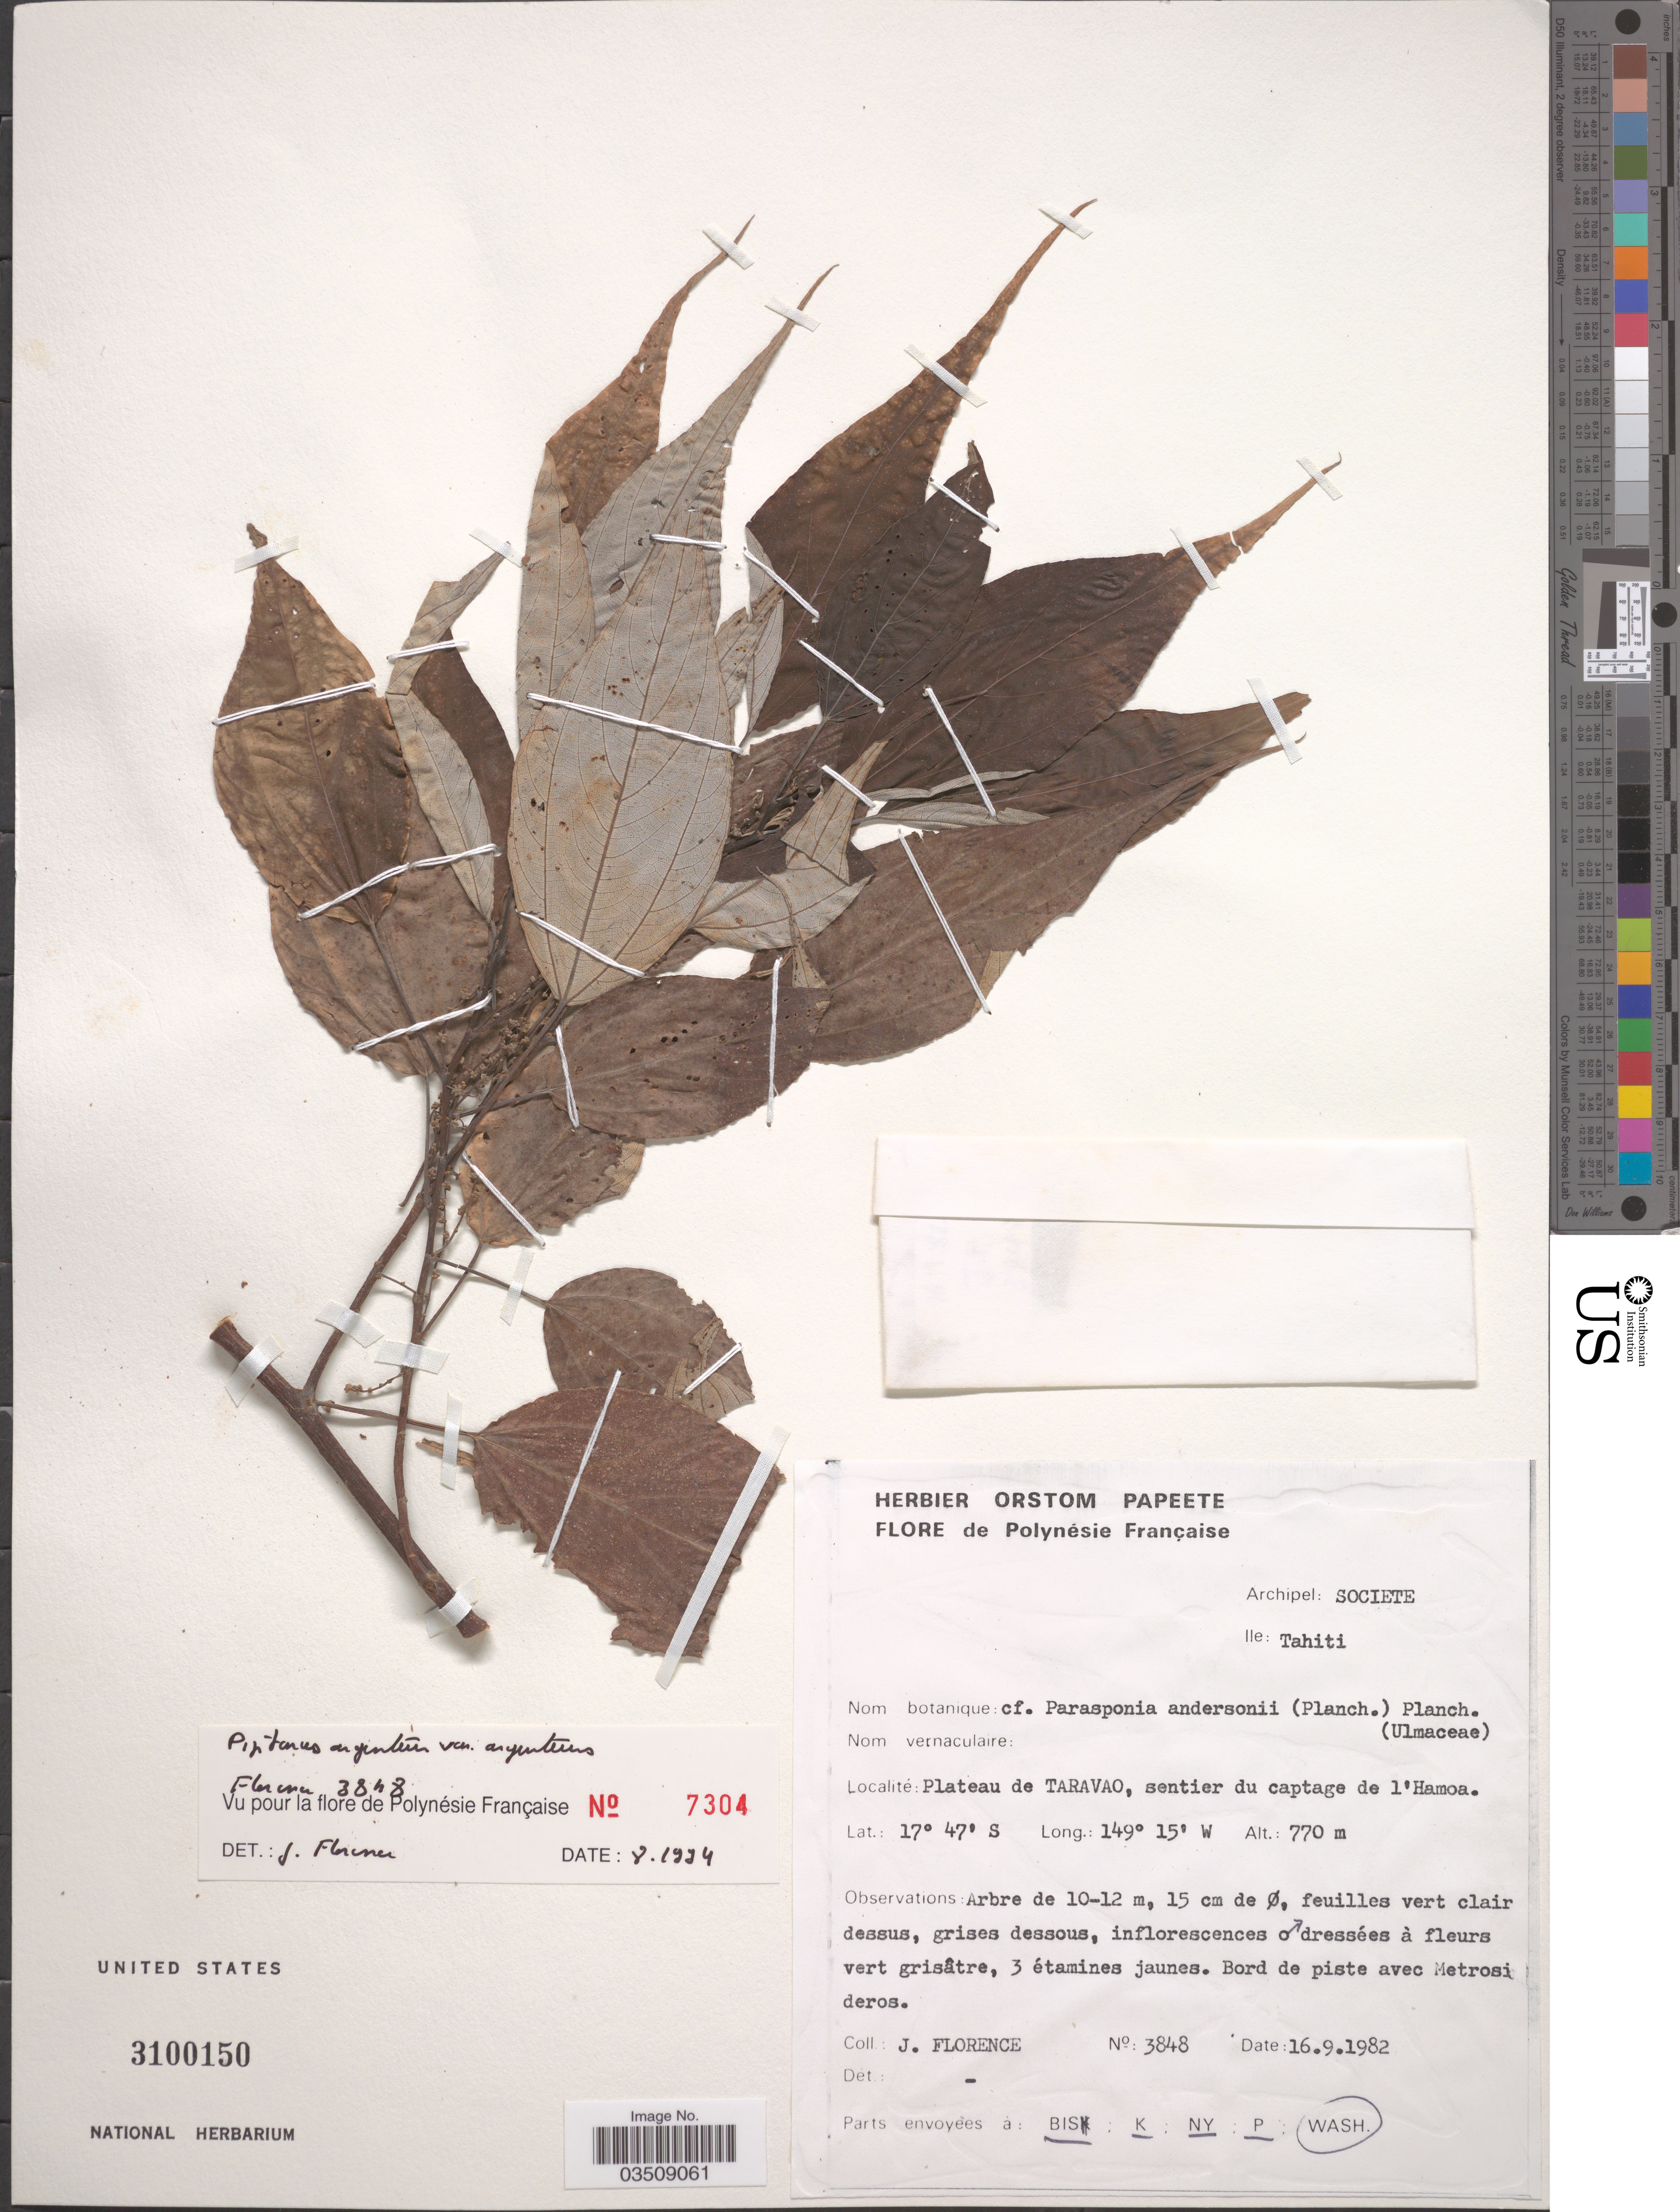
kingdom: Plantae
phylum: Tracheophyta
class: Magnoliopsida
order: Rosales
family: Urticaceae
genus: Pipturus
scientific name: Pipturus argenteus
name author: (G. Forst.) Wedd.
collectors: J. Florence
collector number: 3848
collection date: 1982-09-16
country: French Polynesia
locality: Archipel: Societe. Ile: Tahiti. Plateau de Taravao, sentier du captage de l'Hamoa.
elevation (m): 770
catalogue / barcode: US 3100150